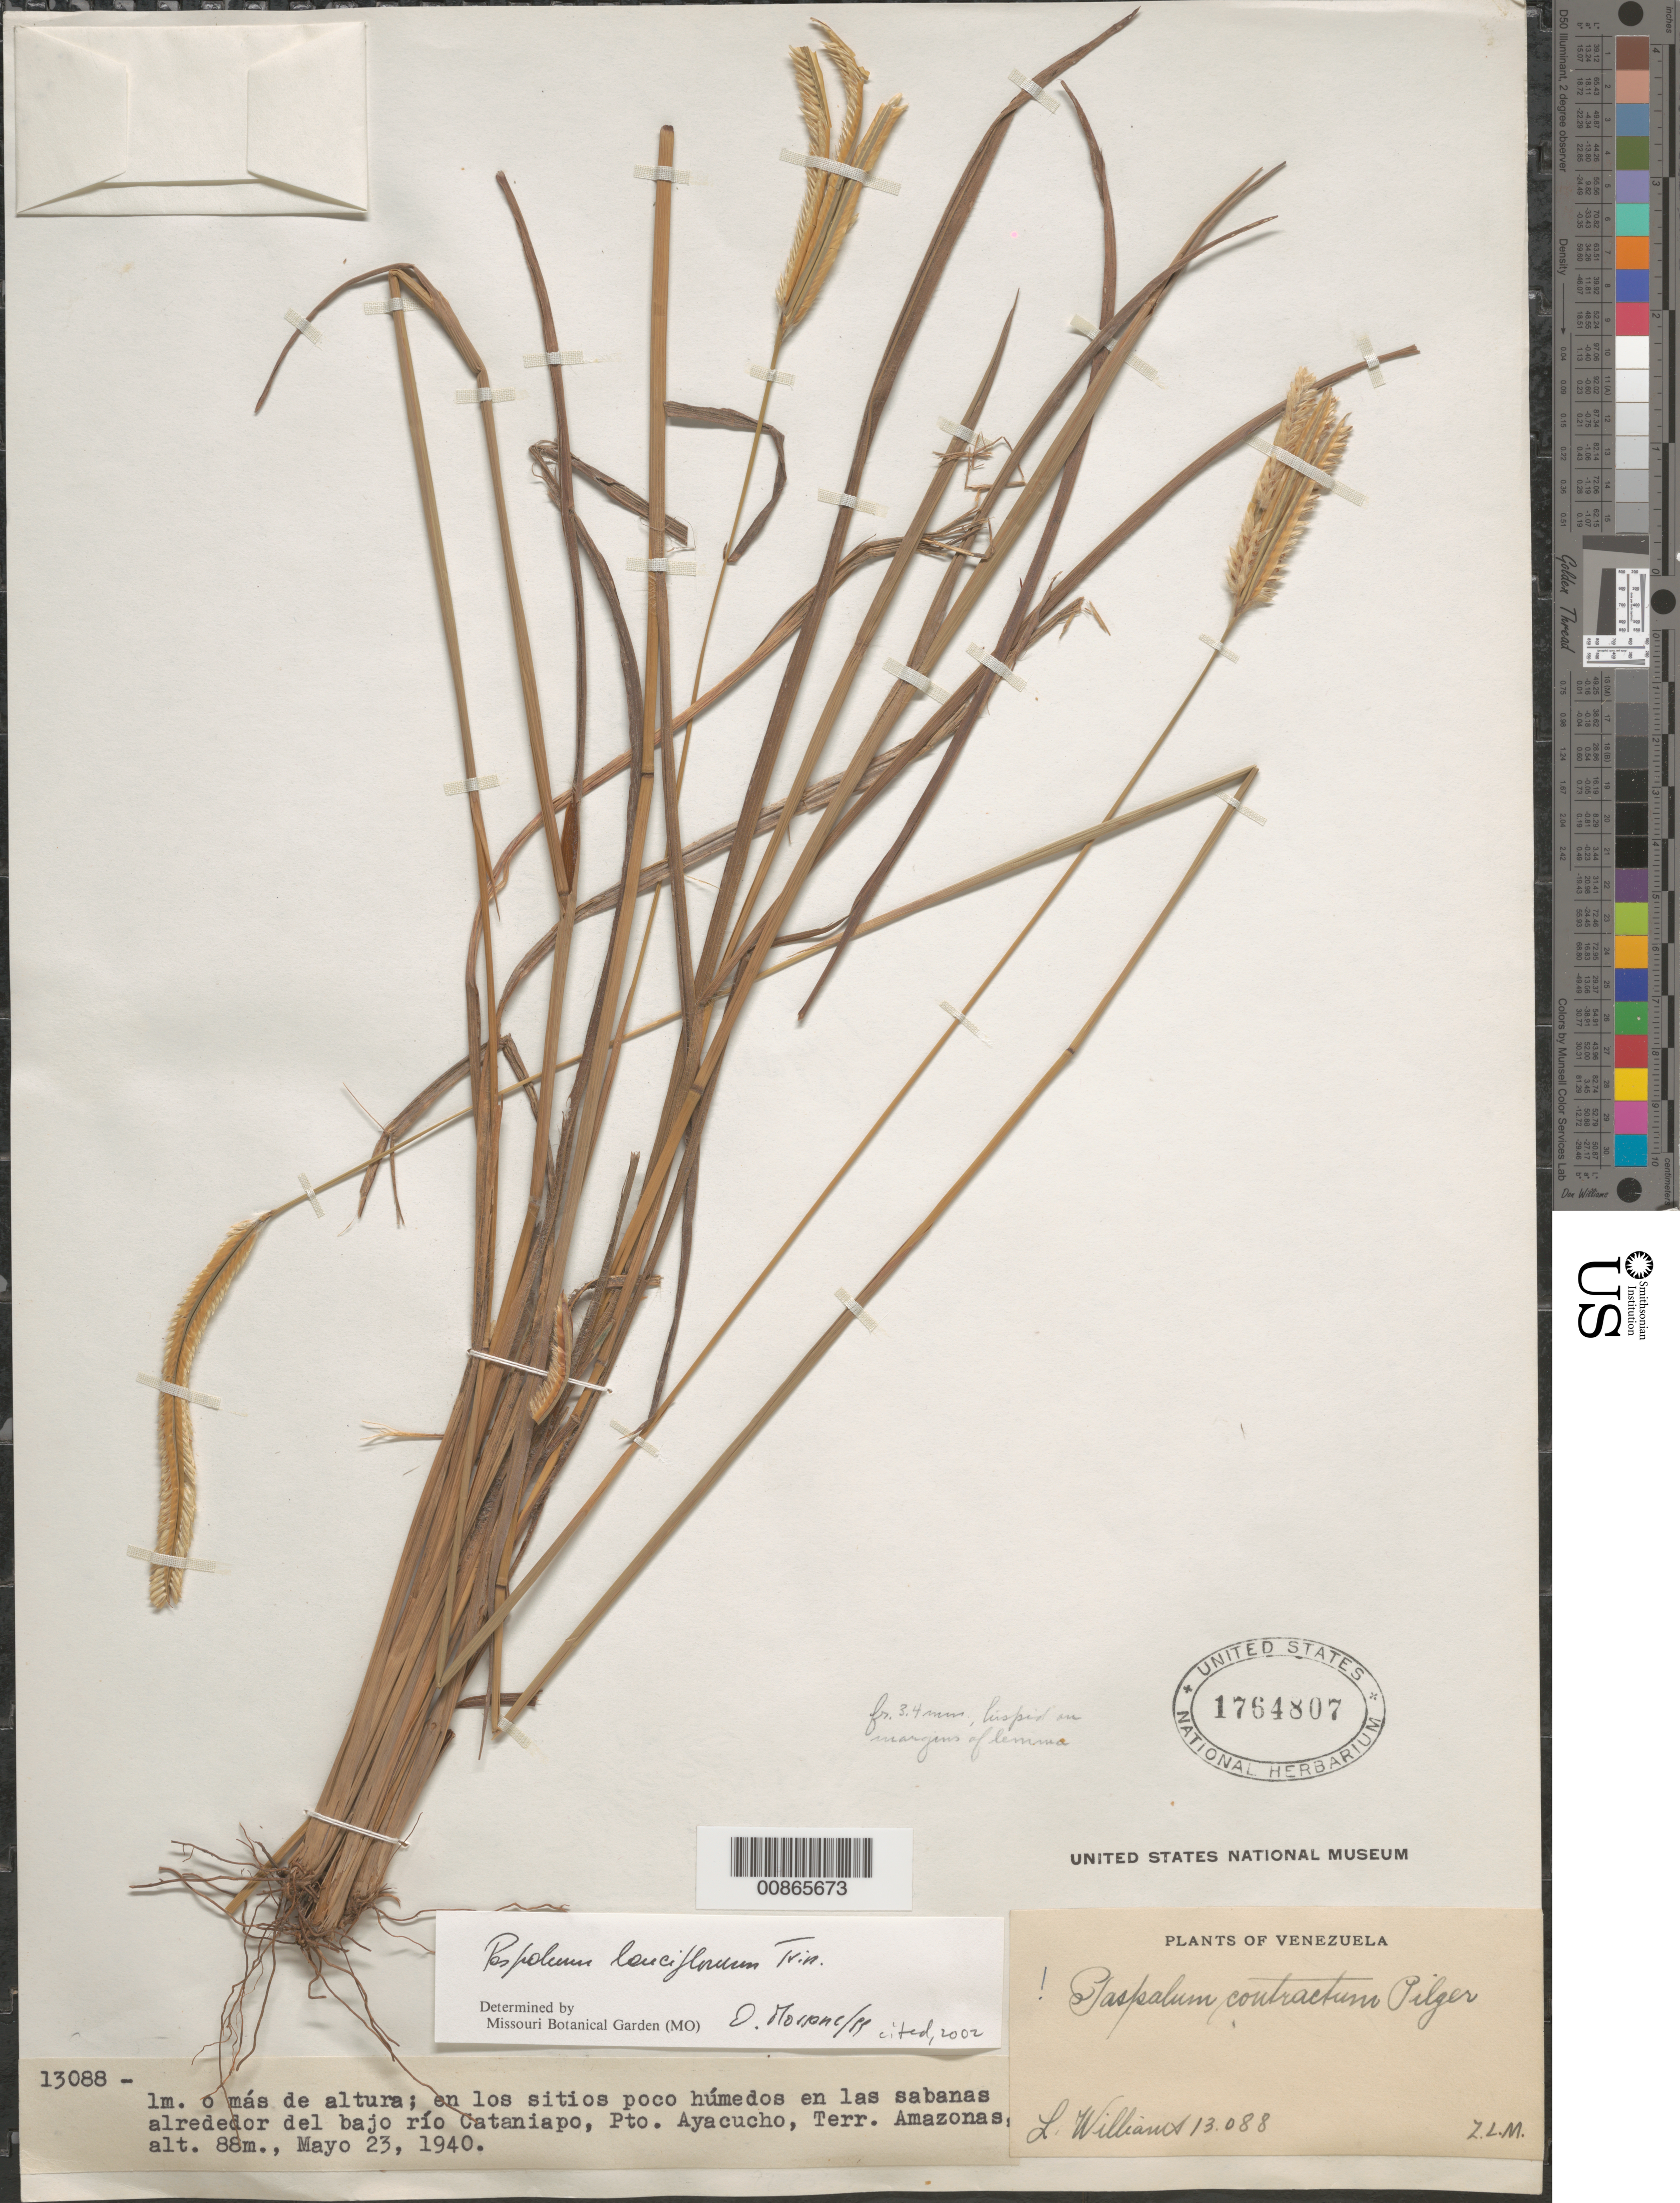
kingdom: Plantae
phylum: Tracheophyta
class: Liliopsida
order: Poales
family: Poaceae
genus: Paspalum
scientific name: Paspalum lanciflorum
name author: Trin.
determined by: Morrone, O. N., (SI), Instituto de Botánica Darwinion (Argentina)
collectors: Ll. Williams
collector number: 13088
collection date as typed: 23-May-40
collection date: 1940-05-23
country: Venezuela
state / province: Amazonas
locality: Puerto Ayacucho, el bajo río Cataniapo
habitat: Sitios poco humedos en las sabanas alrededor del rio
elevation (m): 88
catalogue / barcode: US 1764807